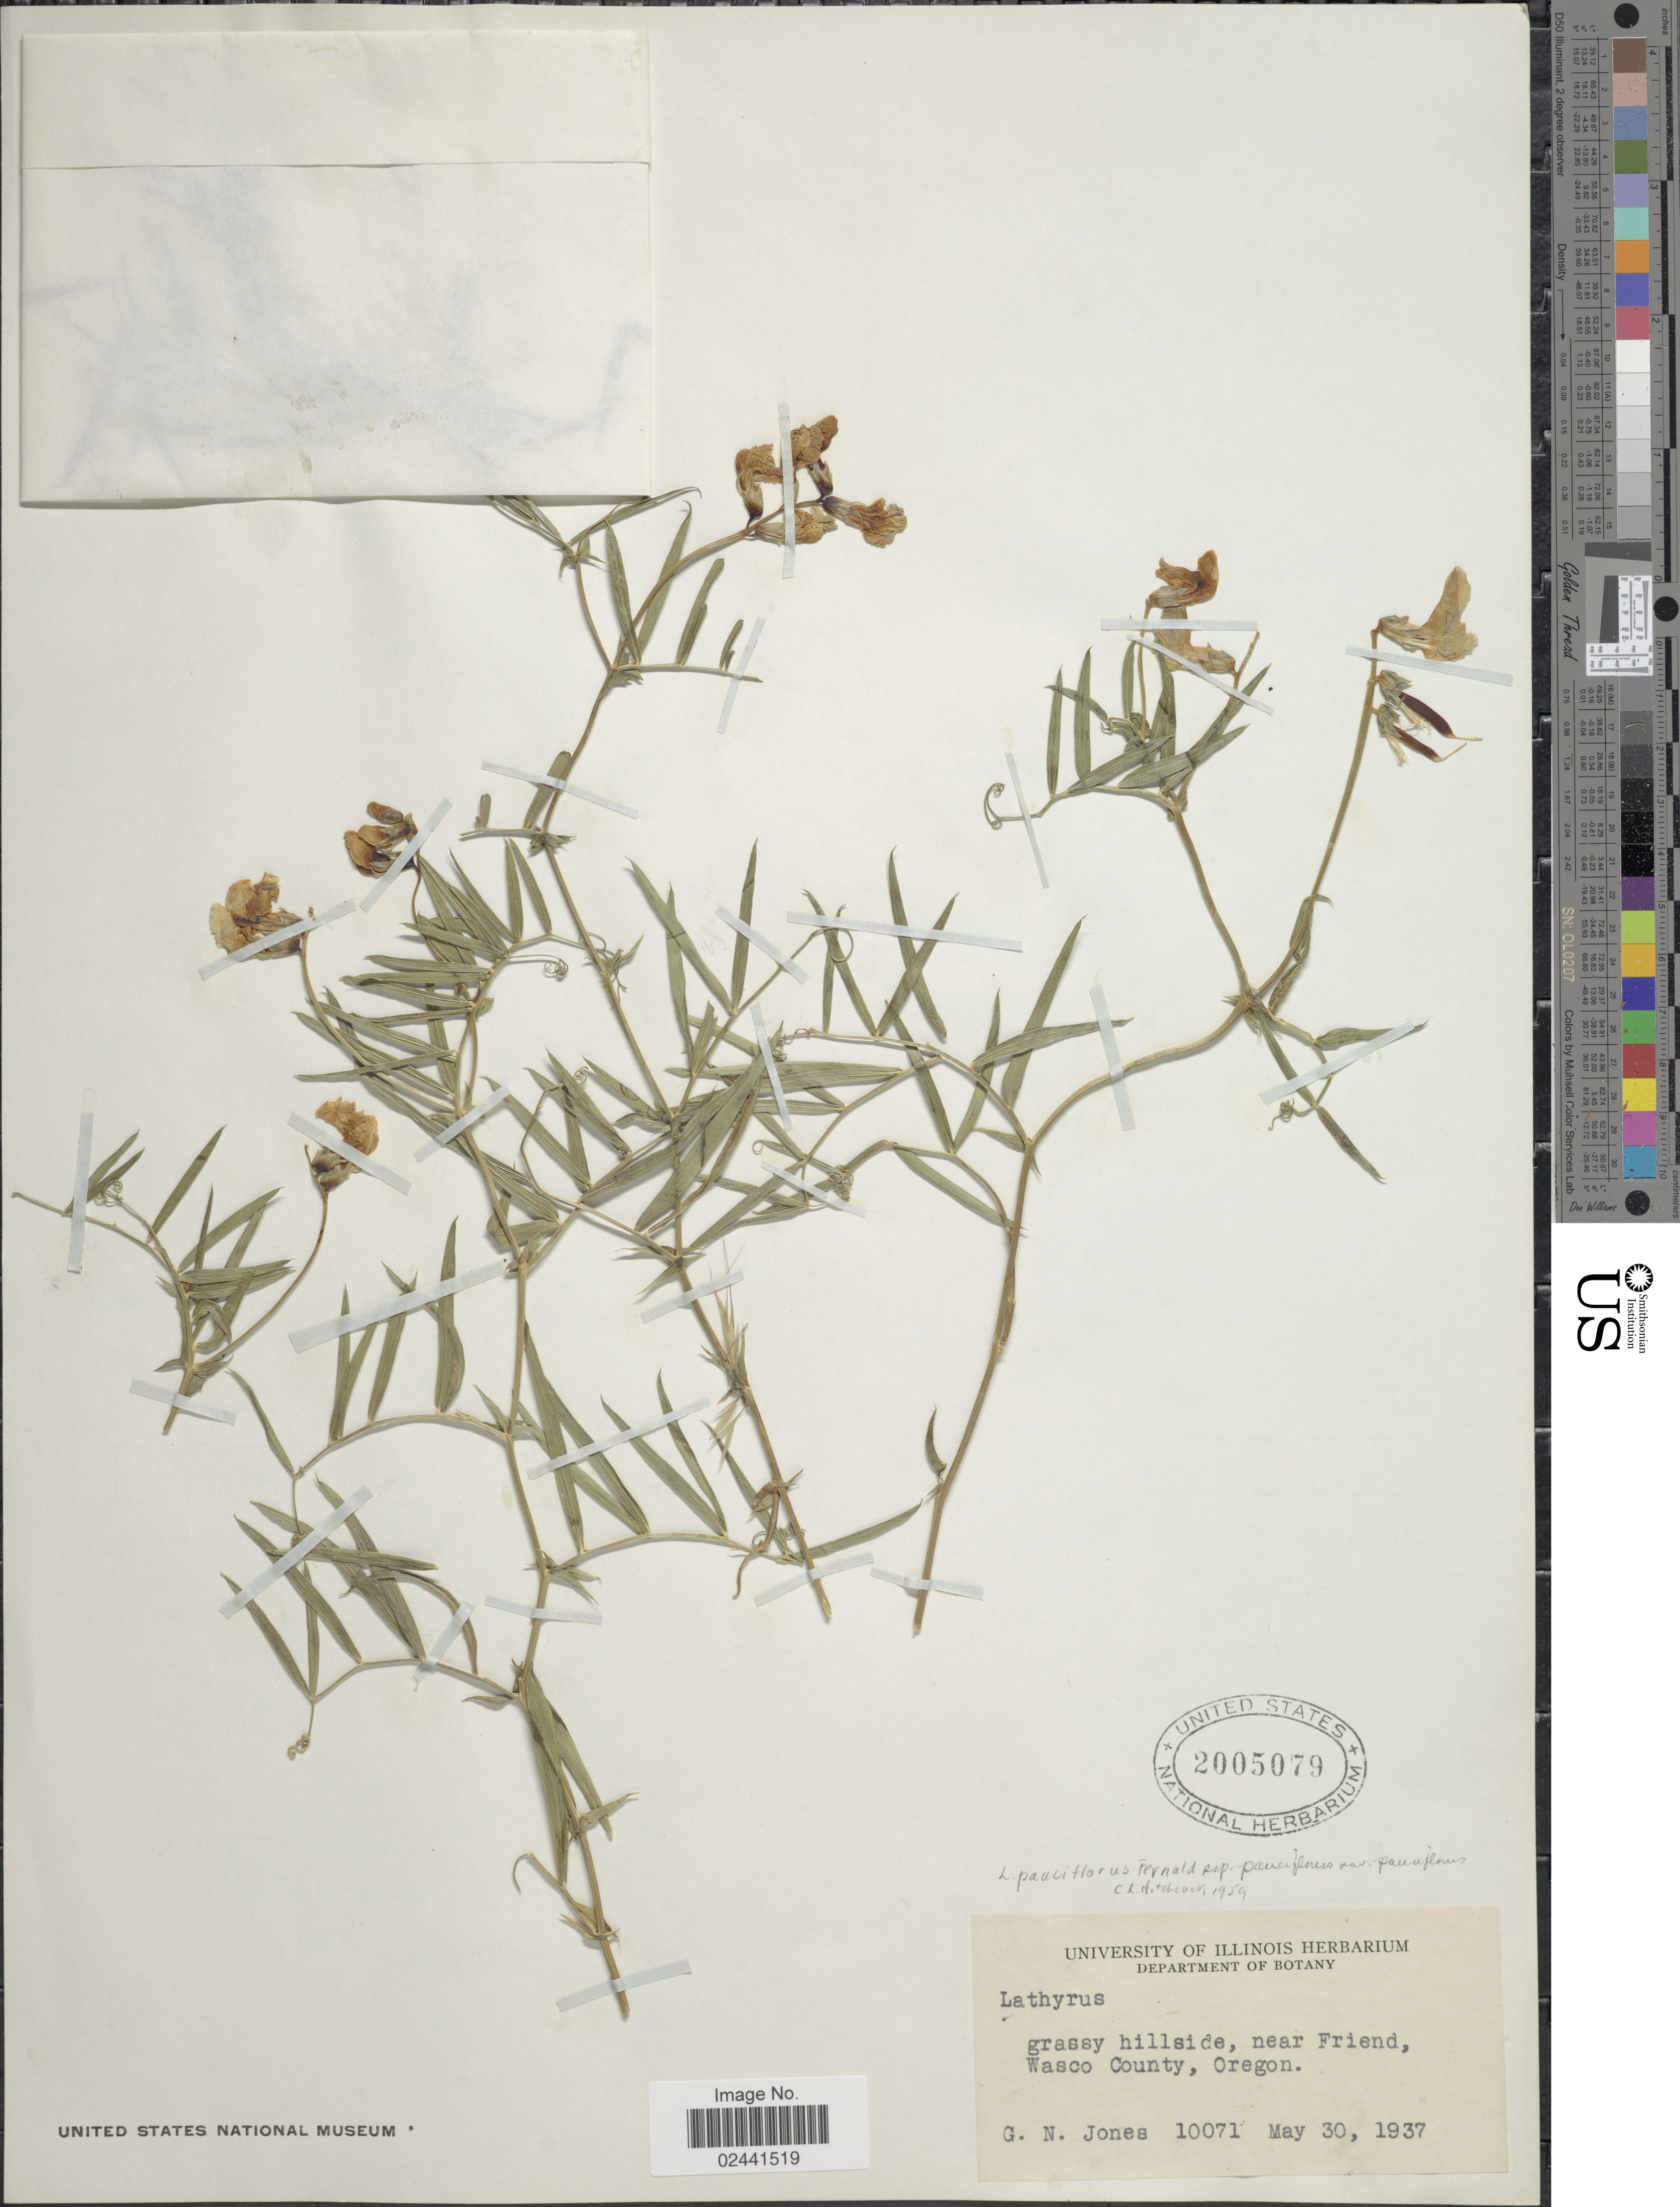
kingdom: Plantae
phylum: Tracheophyta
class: Magnoliopsida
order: Fabales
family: Fabaceae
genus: Lathyrus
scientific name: Lathyrus pauciflorus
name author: Fernald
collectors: G. N. Jones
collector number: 10071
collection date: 1937-05-30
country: United States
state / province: Oregon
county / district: Wasco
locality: Grassy hillside, near Friend, Wasco County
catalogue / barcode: US 2005079